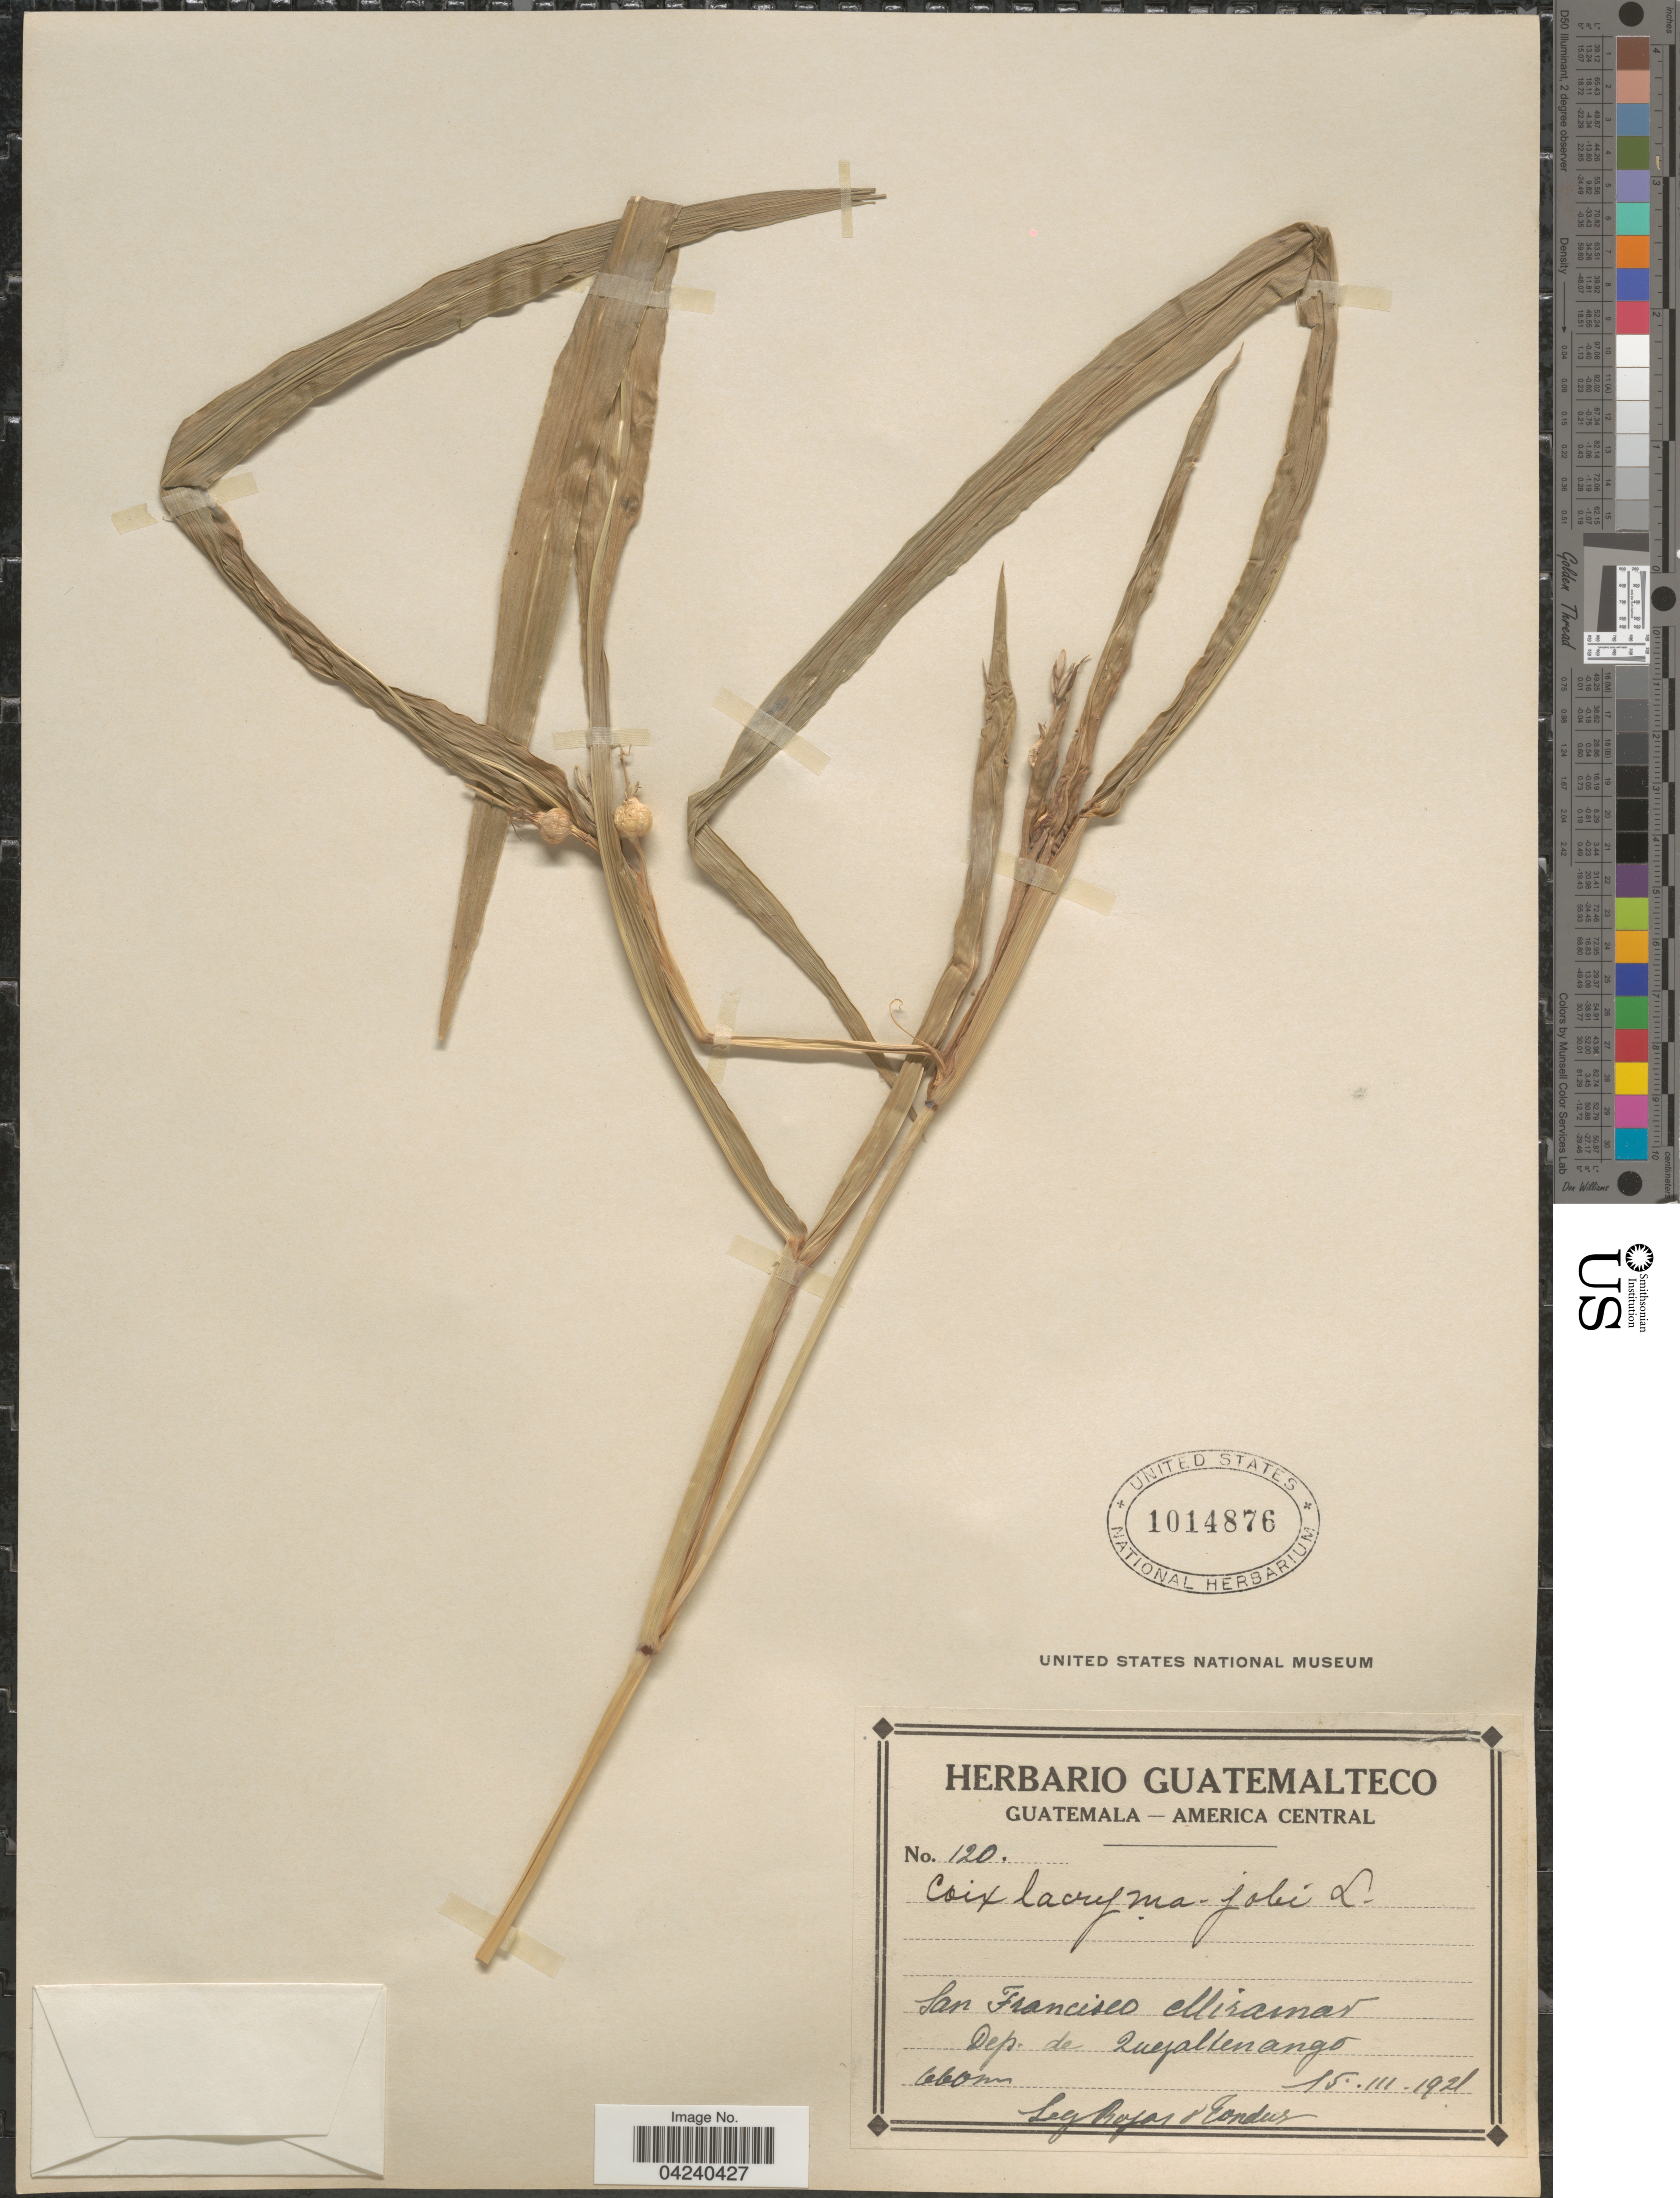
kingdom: Plantae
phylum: Tracheophyta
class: Liliopsida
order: Poales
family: Poaceae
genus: Coix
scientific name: Coix lacryma-jobi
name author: L.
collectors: Rojas, -- & Tonduz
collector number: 120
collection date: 1921-03-15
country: Guatemala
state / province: Quetzaltenango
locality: San Francisco Miramar. Dep. de Quezaltenango.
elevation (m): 660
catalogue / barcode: US 1014876